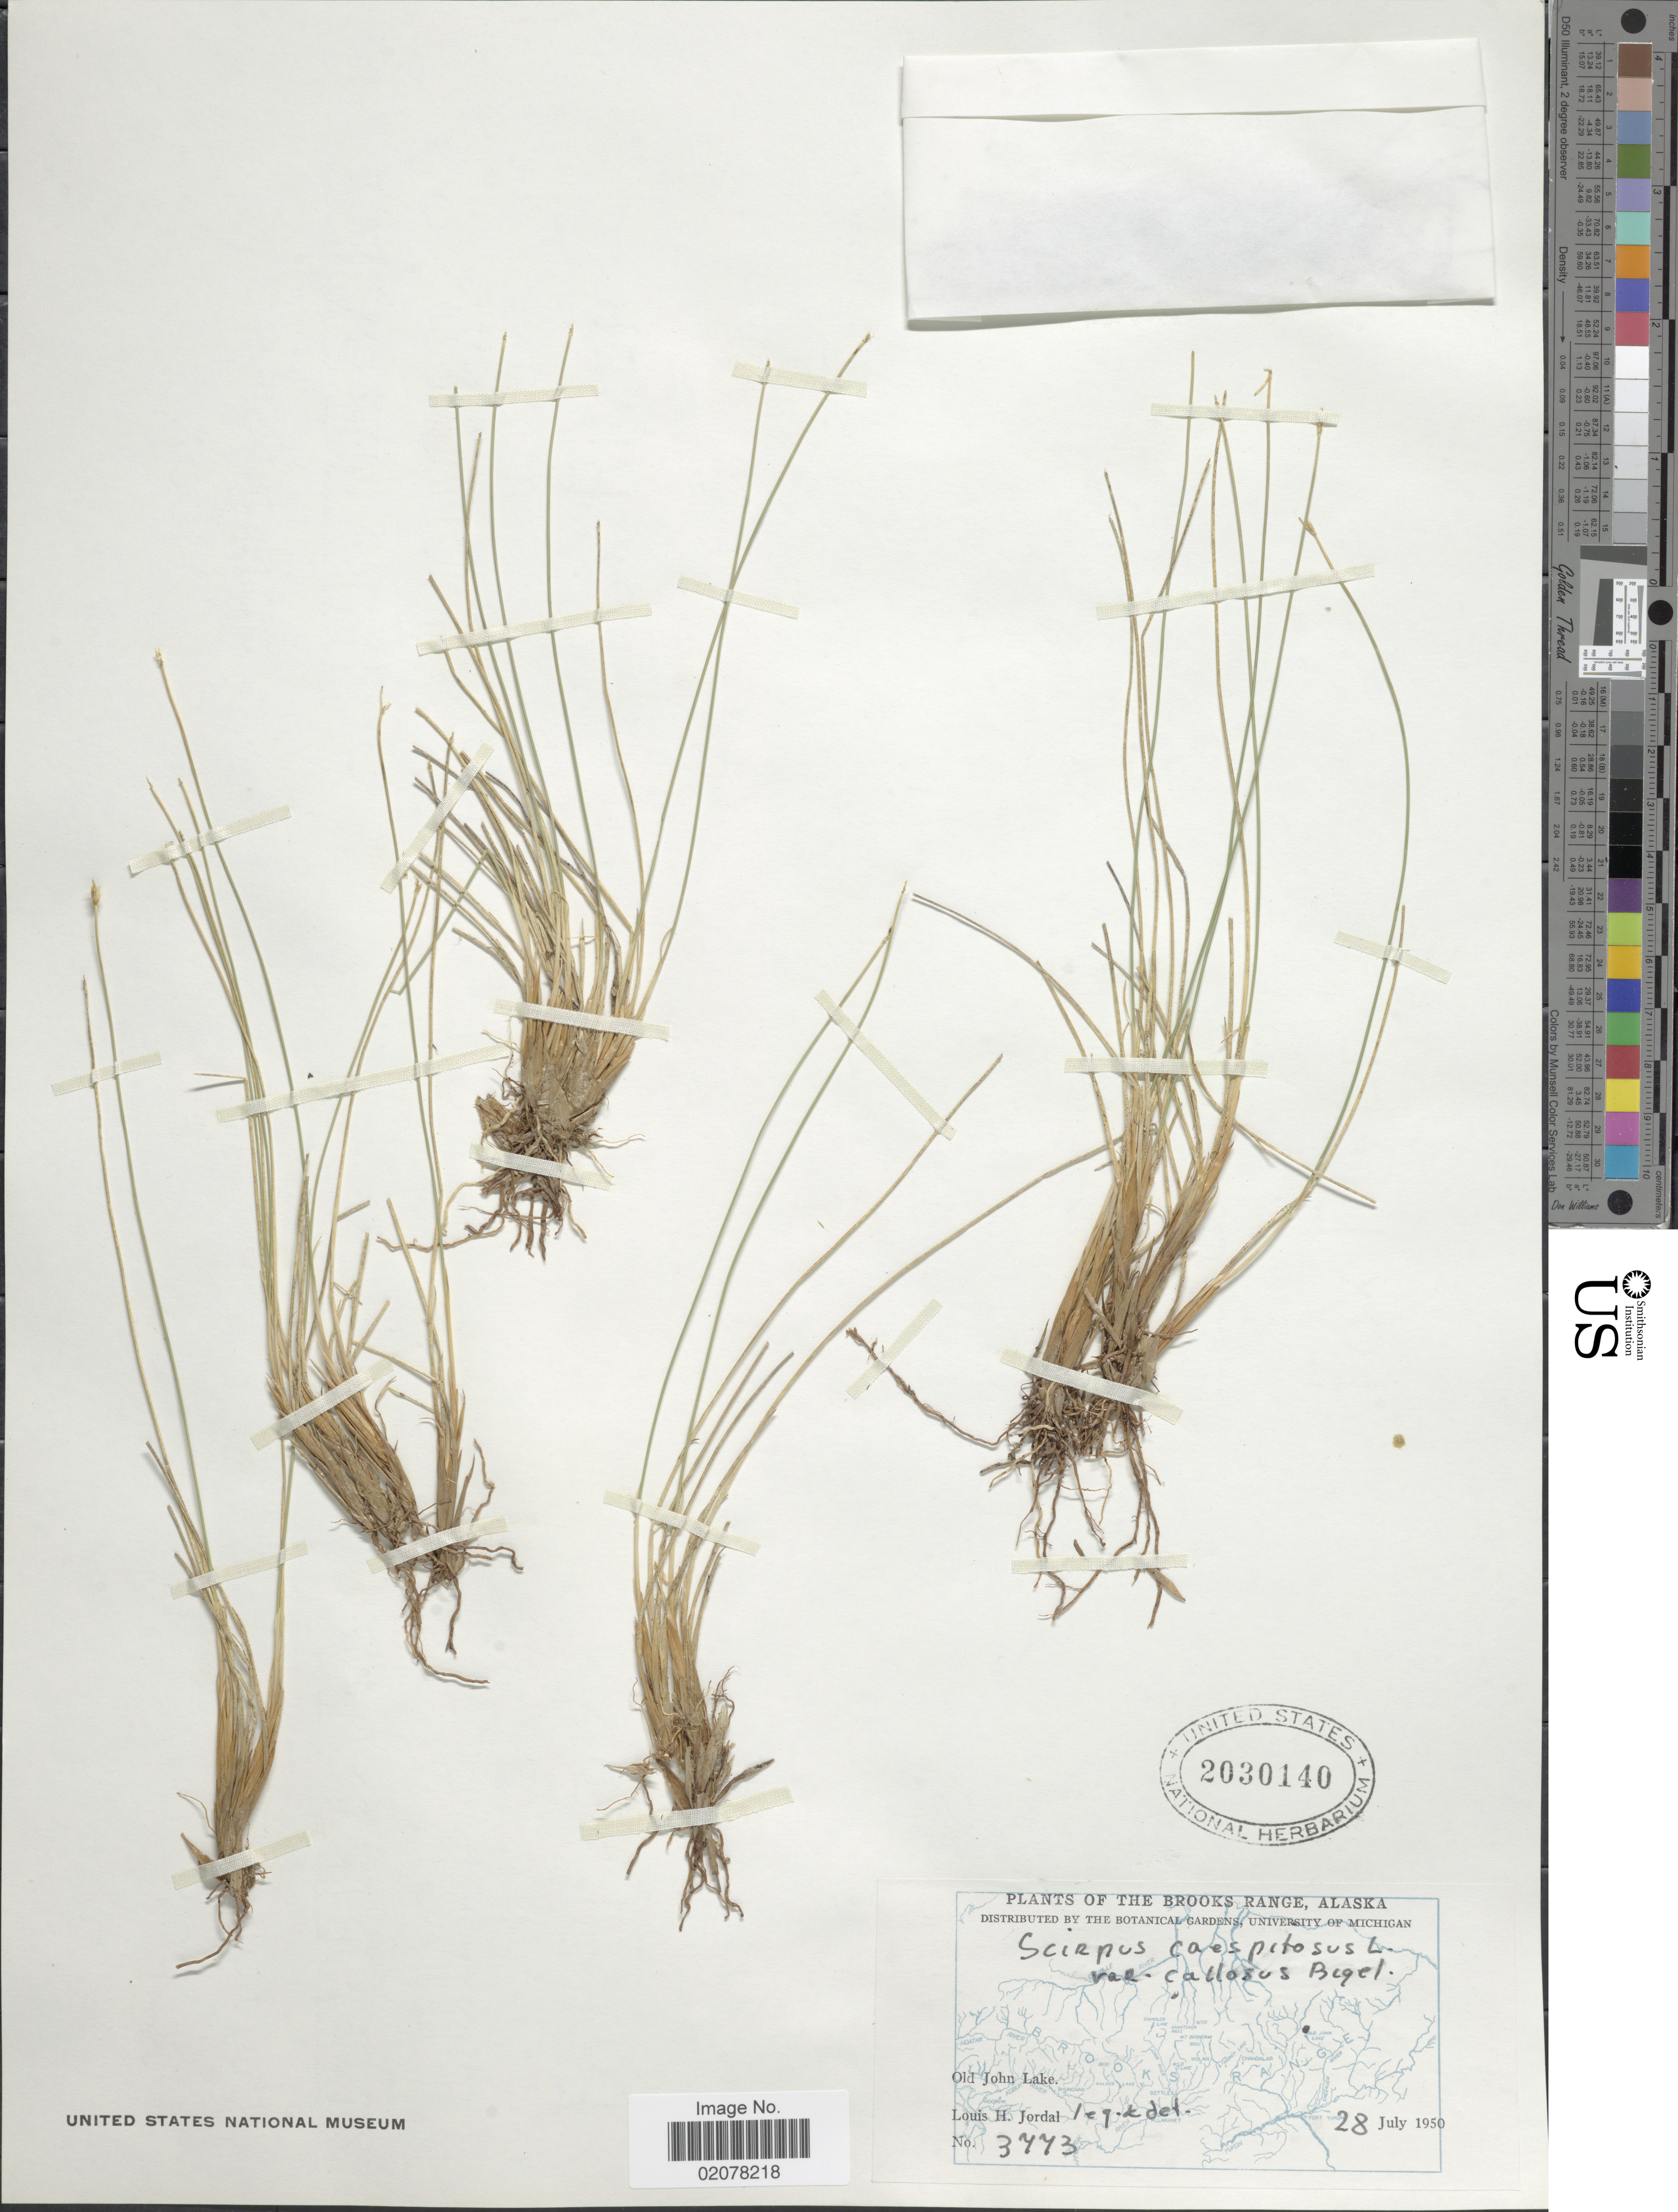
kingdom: Plantae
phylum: Tracheophyta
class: Liliopsida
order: Poales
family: Cyperaceae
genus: Trichophorum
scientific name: Trichophorum cespitosum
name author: (L.) Hartm.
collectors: L. Jordal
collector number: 3773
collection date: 1950-07-28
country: United States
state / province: Alaska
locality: The Brooks Range, Old John Lake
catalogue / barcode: US 2030140